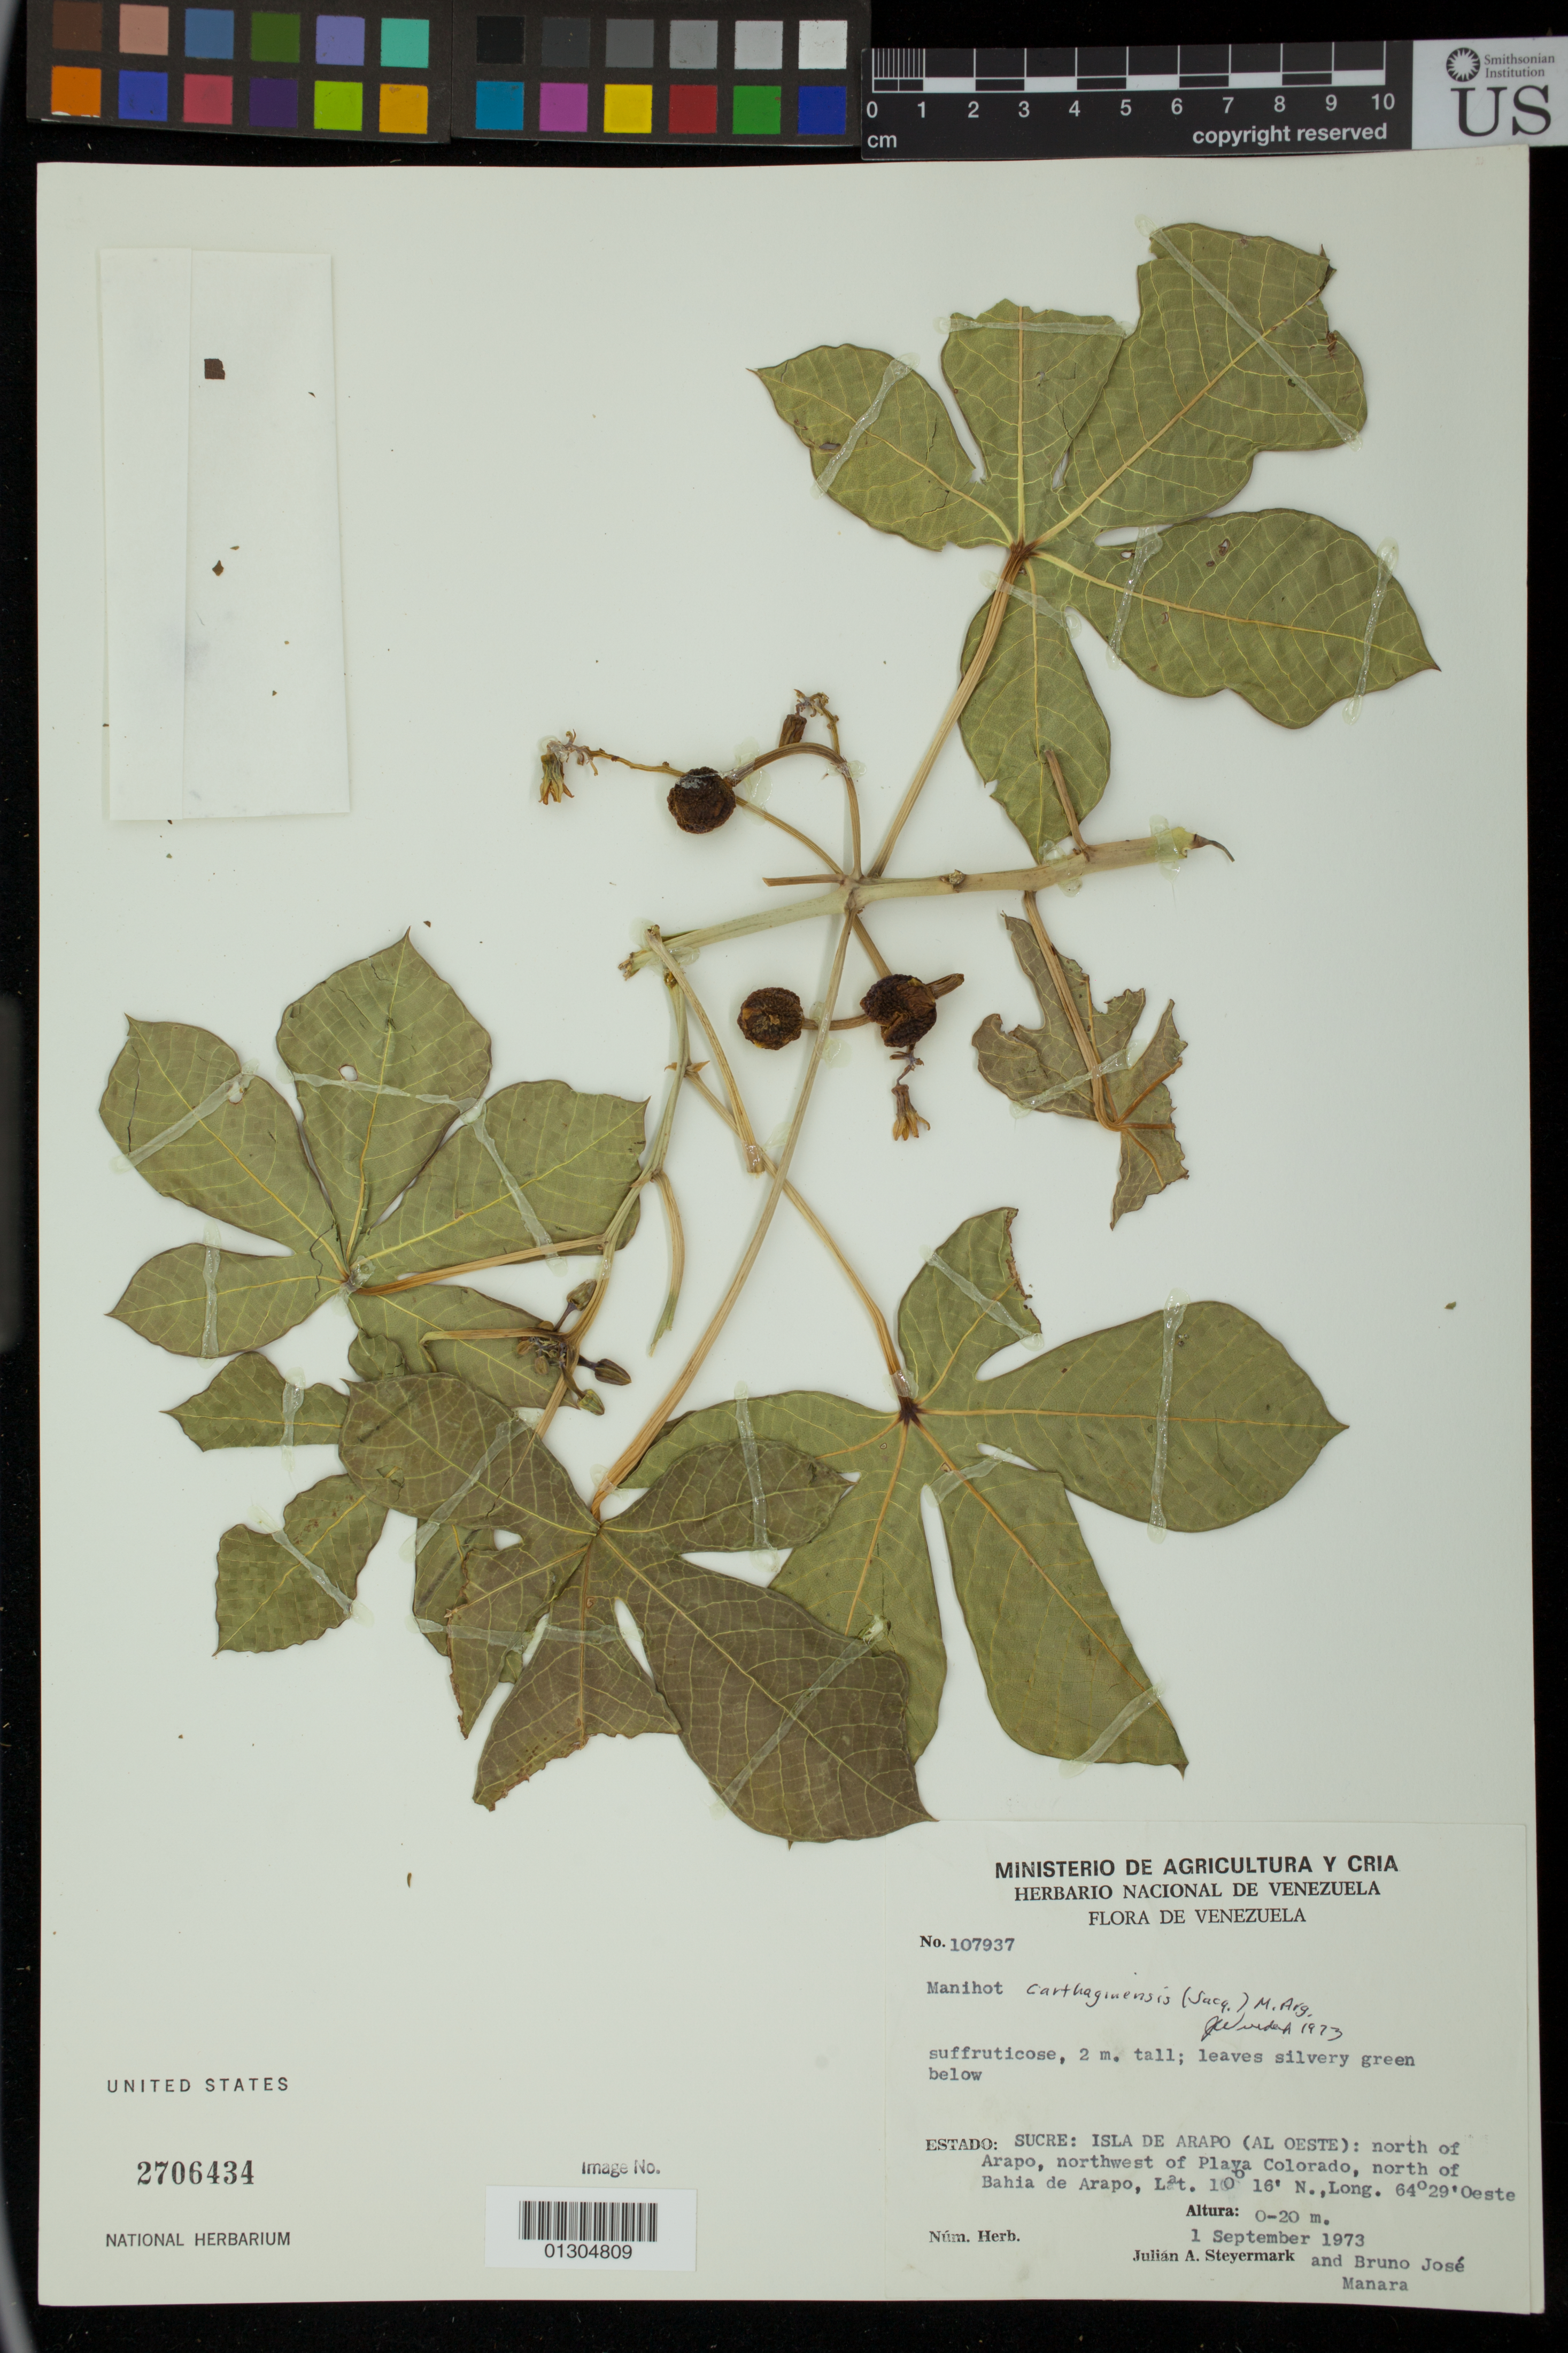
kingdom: Plantae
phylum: Tracheophyta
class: Magnoliopsida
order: Malpighiales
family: Euphorbiaceae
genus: Manihot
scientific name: Manihot carthagenensis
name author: (Jacq.) Müll. Arg.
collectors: J. Steyermark & B. Manara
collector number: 107937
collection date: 1973-09-01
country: Venezuela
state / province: Sucre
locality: Isla de Arapoo (Al Oeste): north of Arapo, northwest of Playa Colorado, north of Bahia de Arapo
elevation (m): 0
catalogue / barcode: US 2706434